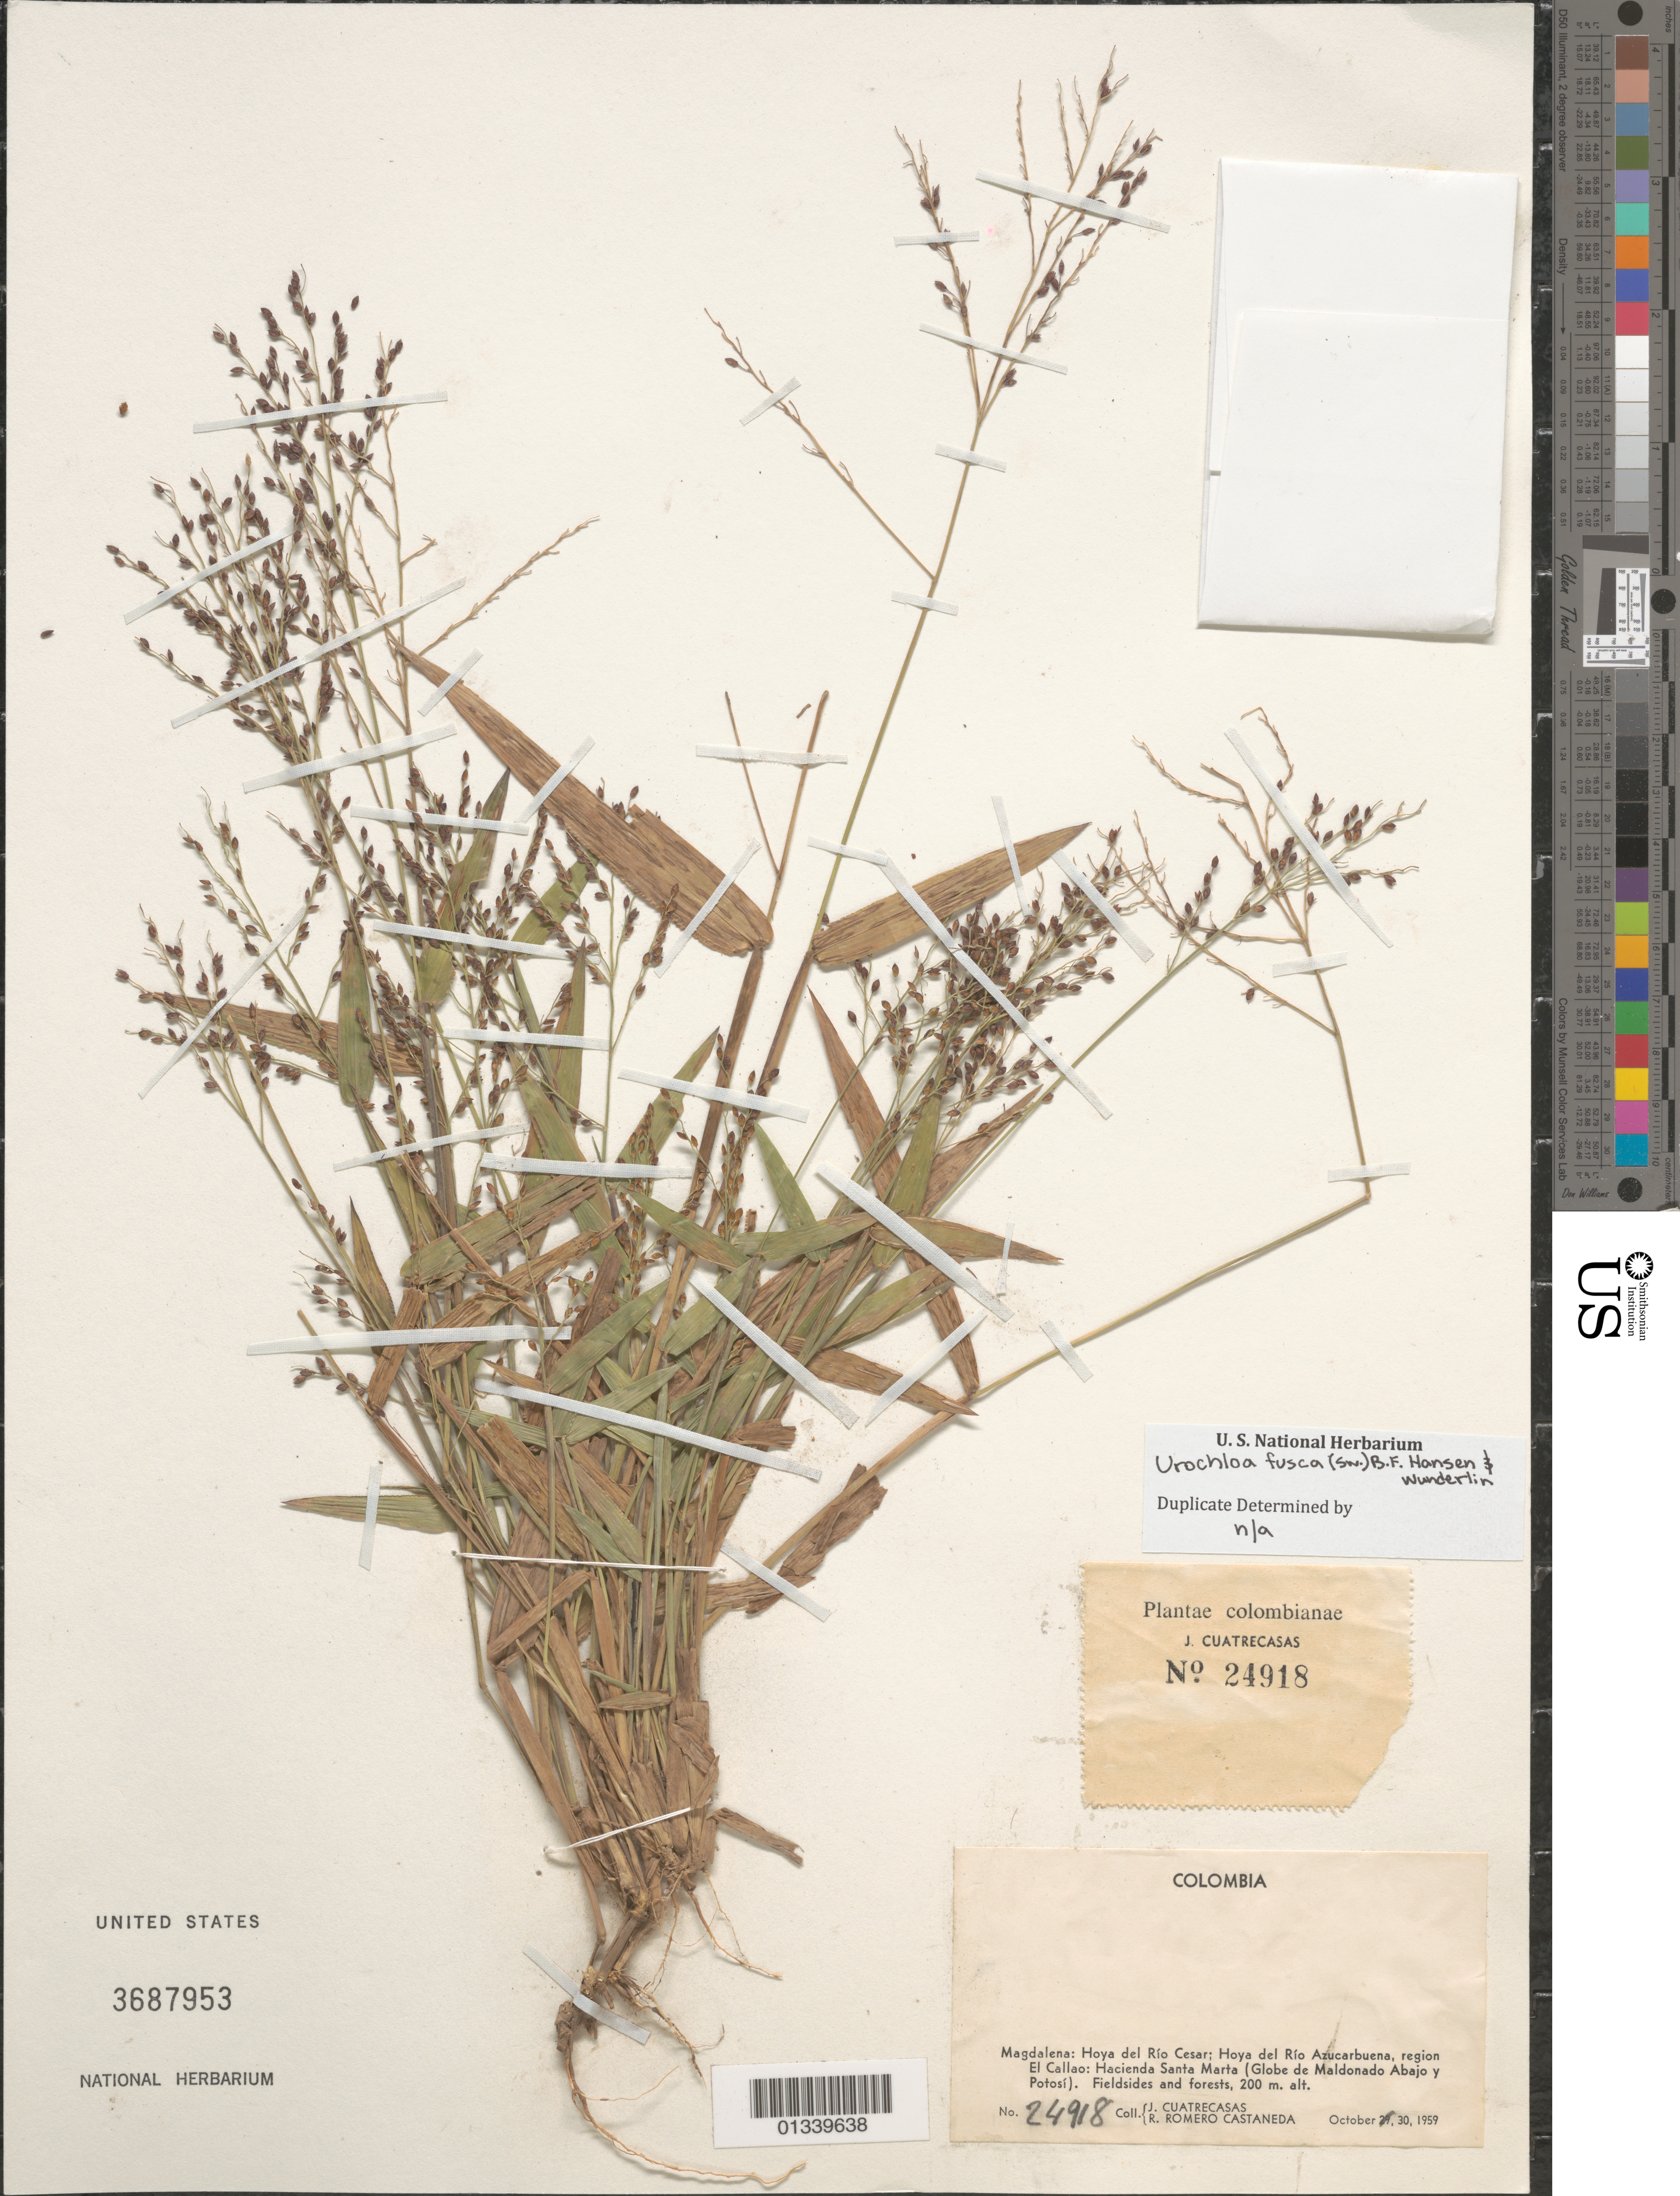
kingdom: Plantae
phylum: Tracheophyta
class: Liliopsida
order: Poales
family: Poaceae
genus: Urochloa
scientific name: Urochloa fusca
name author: (Sw.) B.F. Hansen & Wunderlin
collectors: J. Cuatrecasas & R. Romero Castañeda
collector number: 24918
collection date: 1969-10-30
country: Colombia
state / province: Magdalena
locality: Hoya del Rio Cesar; Hoya del Rio Azucarbuena, region El Callao: Hacienda Santa Marta (Glode de Maldonado Abajo y Potosi)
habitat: Fieldsides and forests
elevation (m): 200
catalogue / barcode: US 3687953